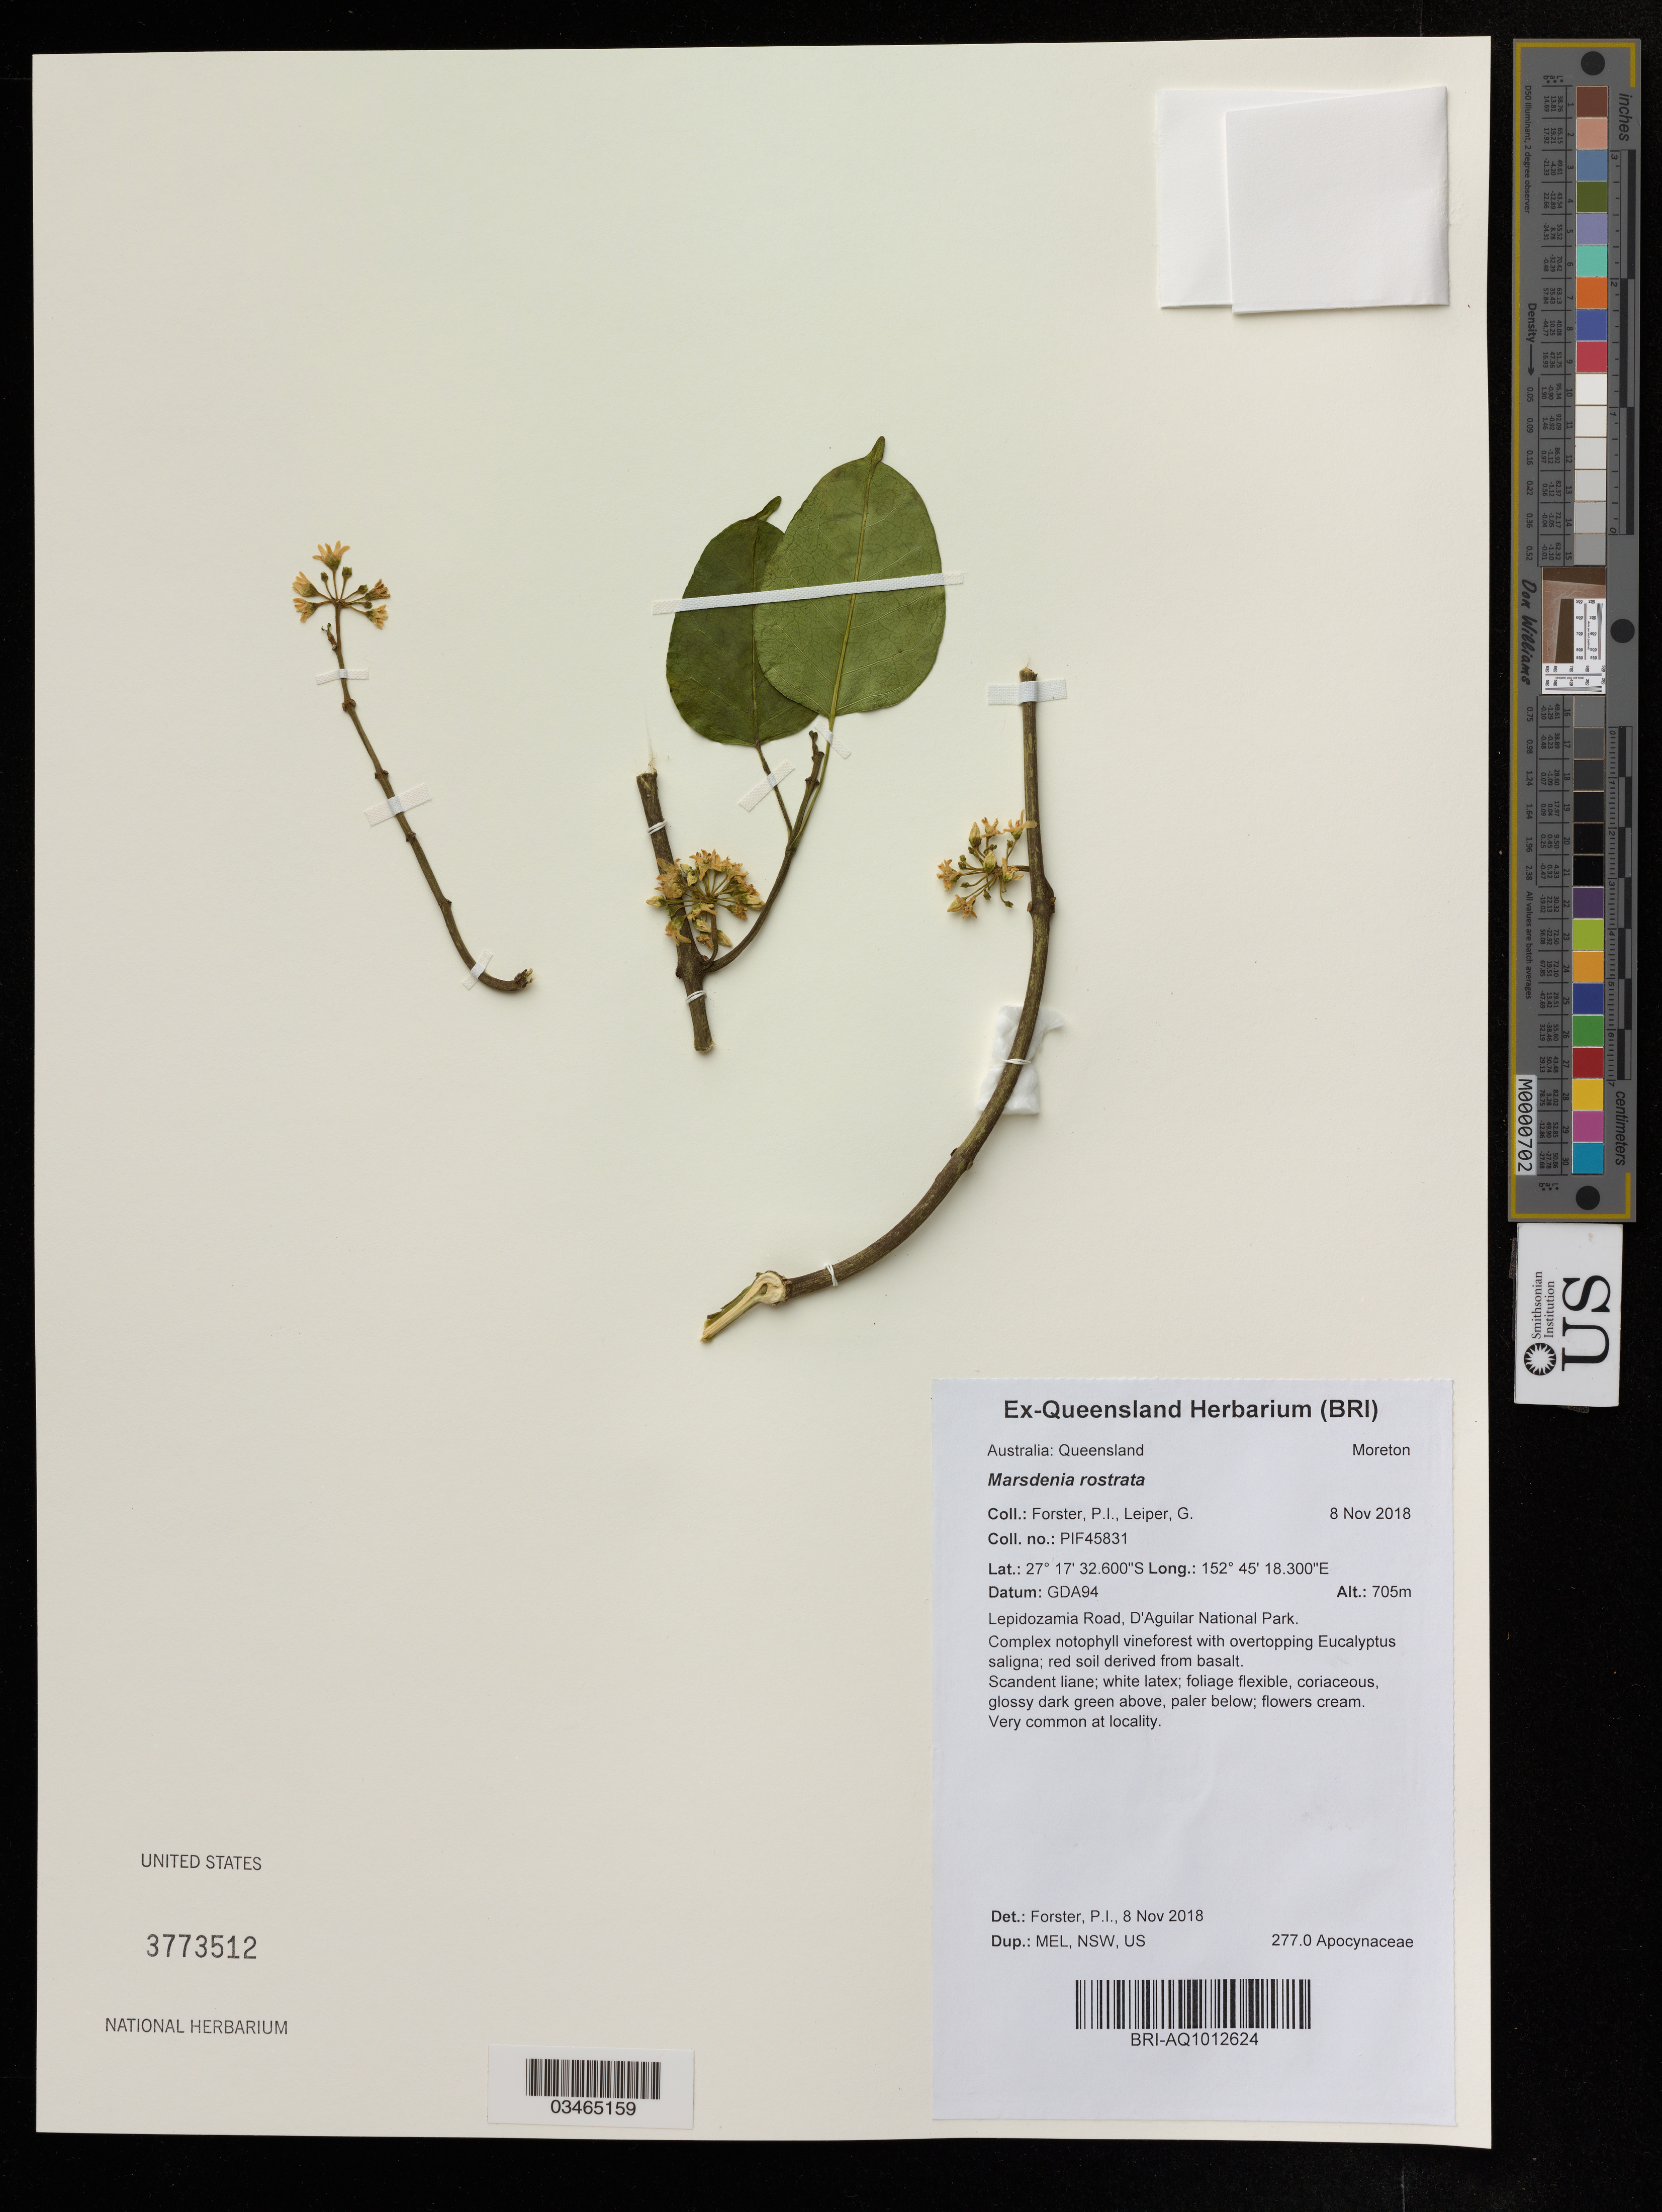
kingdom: Plantae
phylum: Tracheophyta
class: Magnoliopsida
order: Gentianales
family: Apocynaceae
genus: Marsdenia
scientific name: Marsdenia rostrata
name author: R. Br.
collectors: P. Forster & G. Leiper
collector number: PIF45831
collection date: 2018-11-08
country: Australia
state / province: Queensland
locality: Moreton, Lepidozamia Road, D'Aguilar National Park.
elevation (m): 705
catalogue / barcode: US 3773512